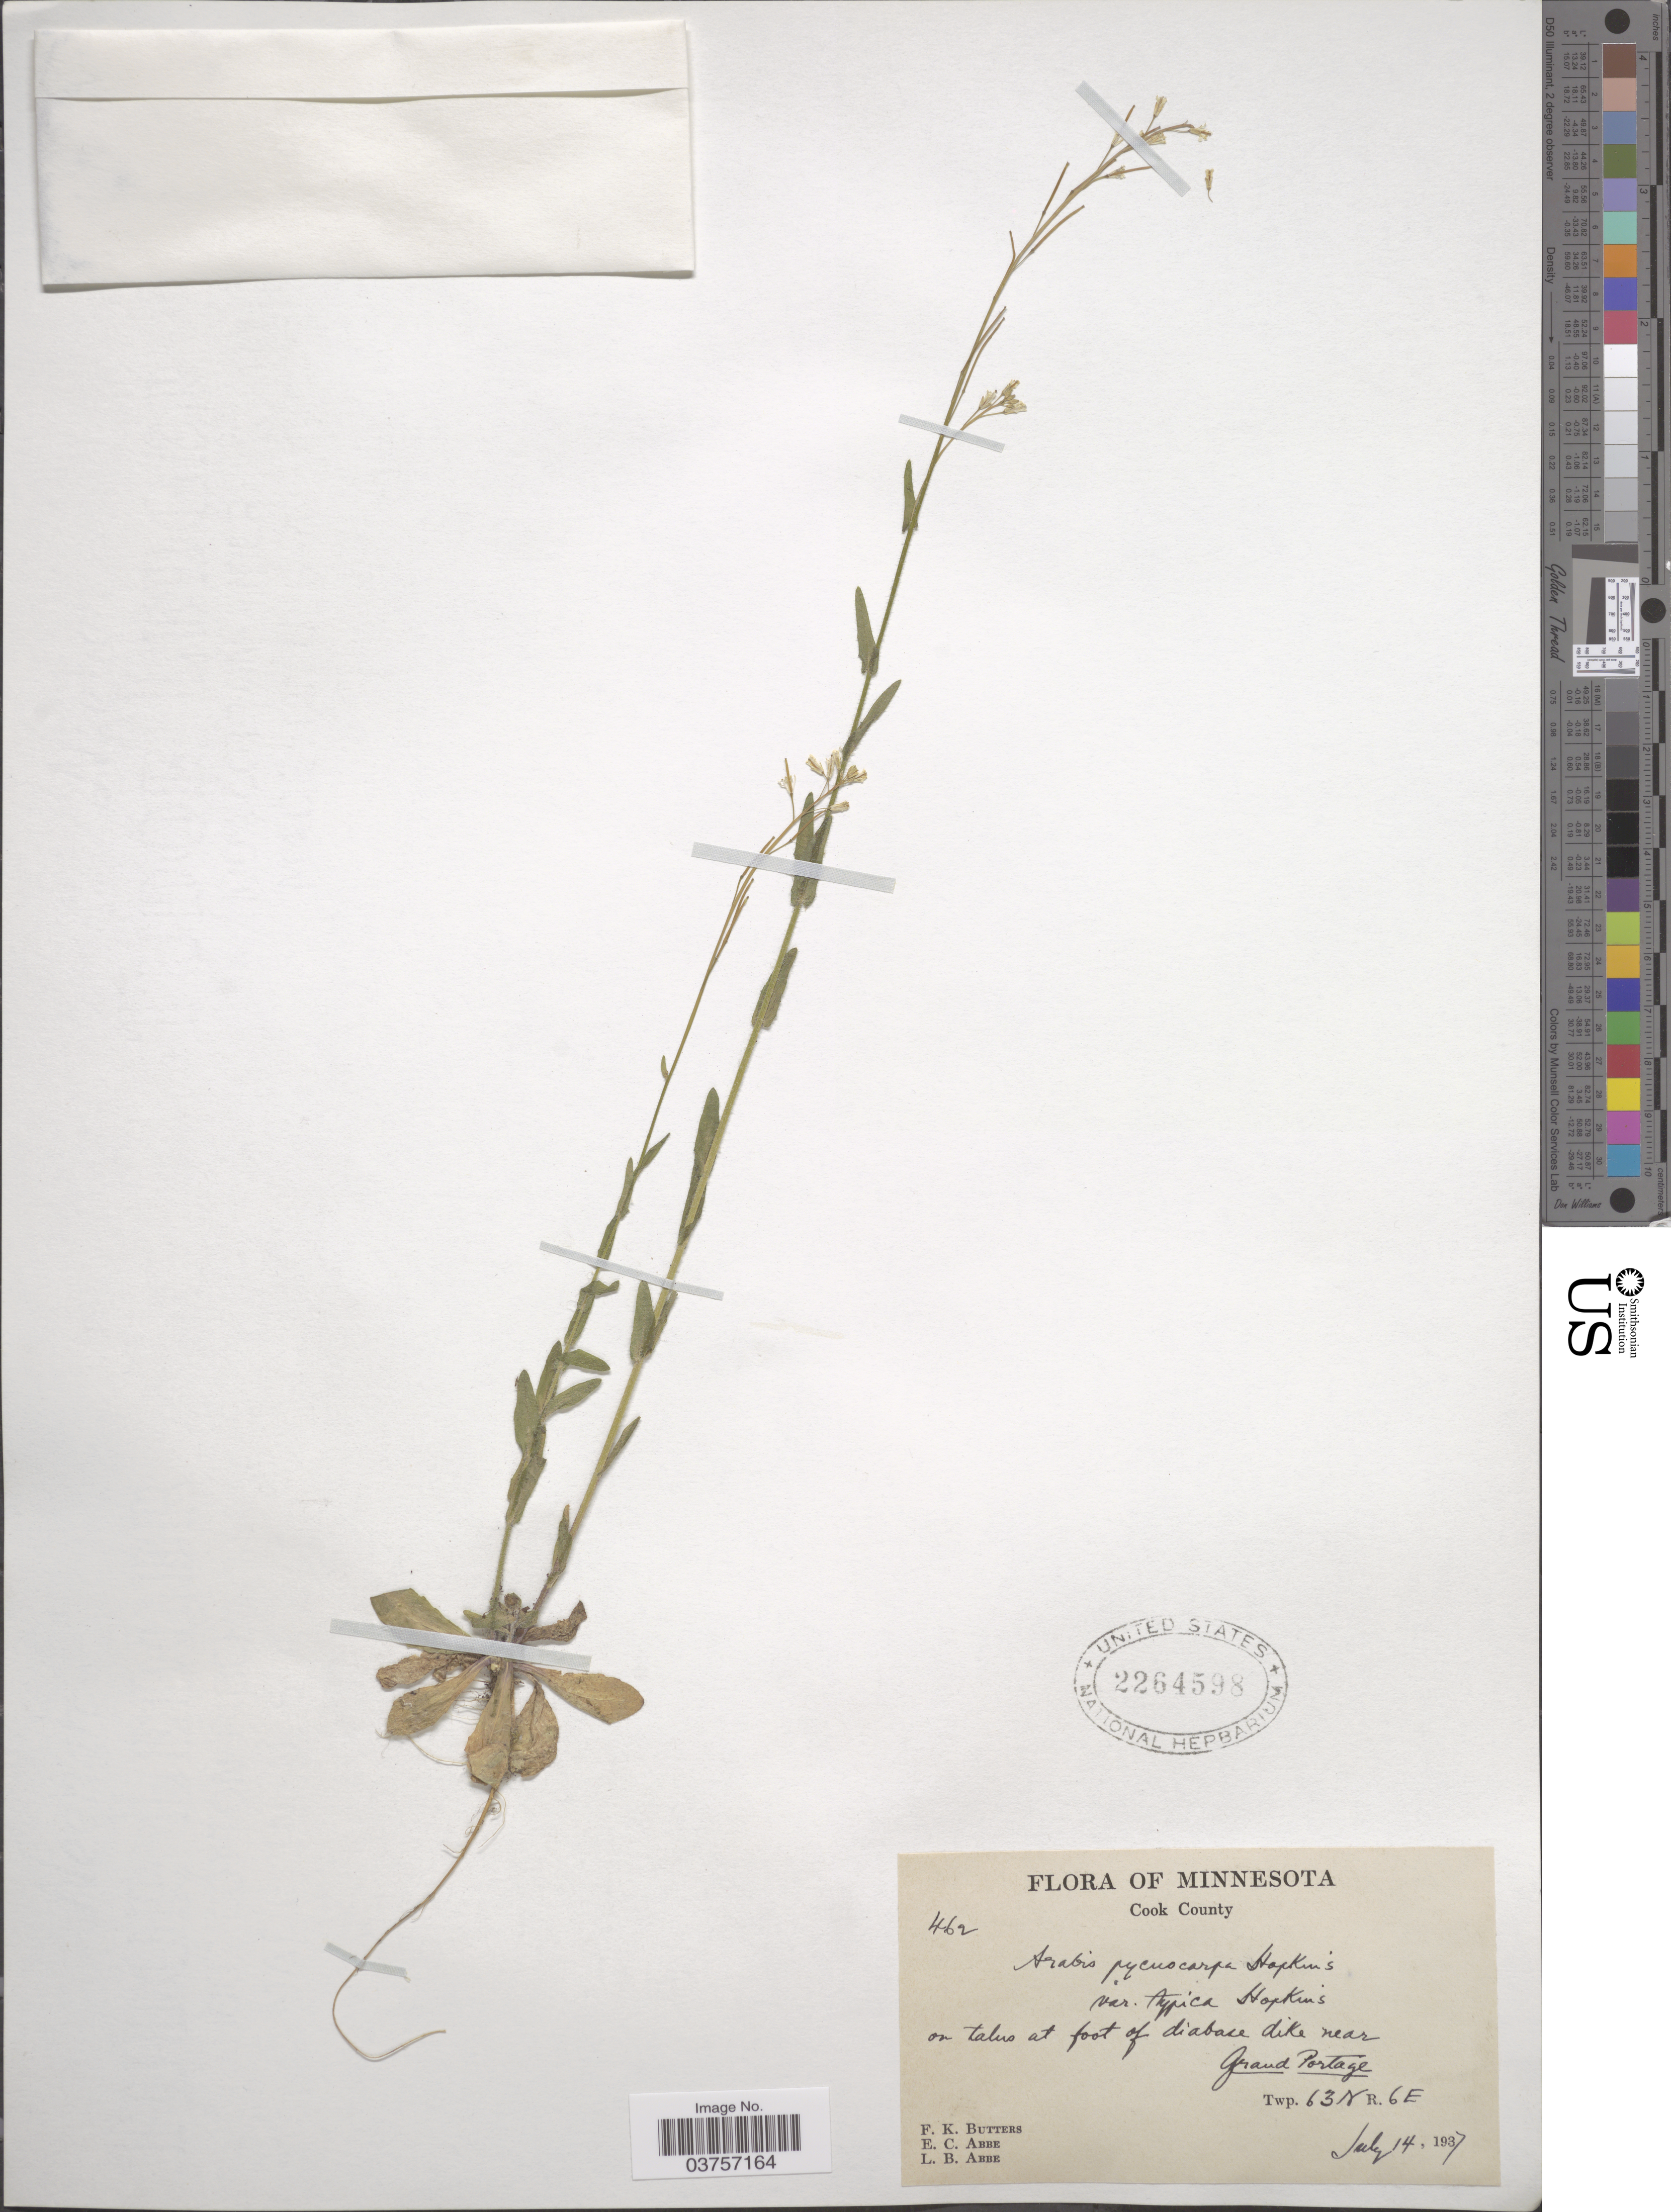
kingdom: Plantae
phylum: Tracheophyta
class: Magnoliopsida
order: Brassicales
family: Brassicaceae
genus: Arabis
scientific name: Arabis hirsuta var. pycnocarpa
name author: M. Hopkins & Rollins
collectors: F. K. Butters, E. C. Abbe & L. B. Abbe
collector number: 462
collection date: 1937-07-14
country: United States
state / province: Minnesota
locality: Near Grand Portage. Twp. 63 N R. 6 E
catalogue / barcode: US 2264598